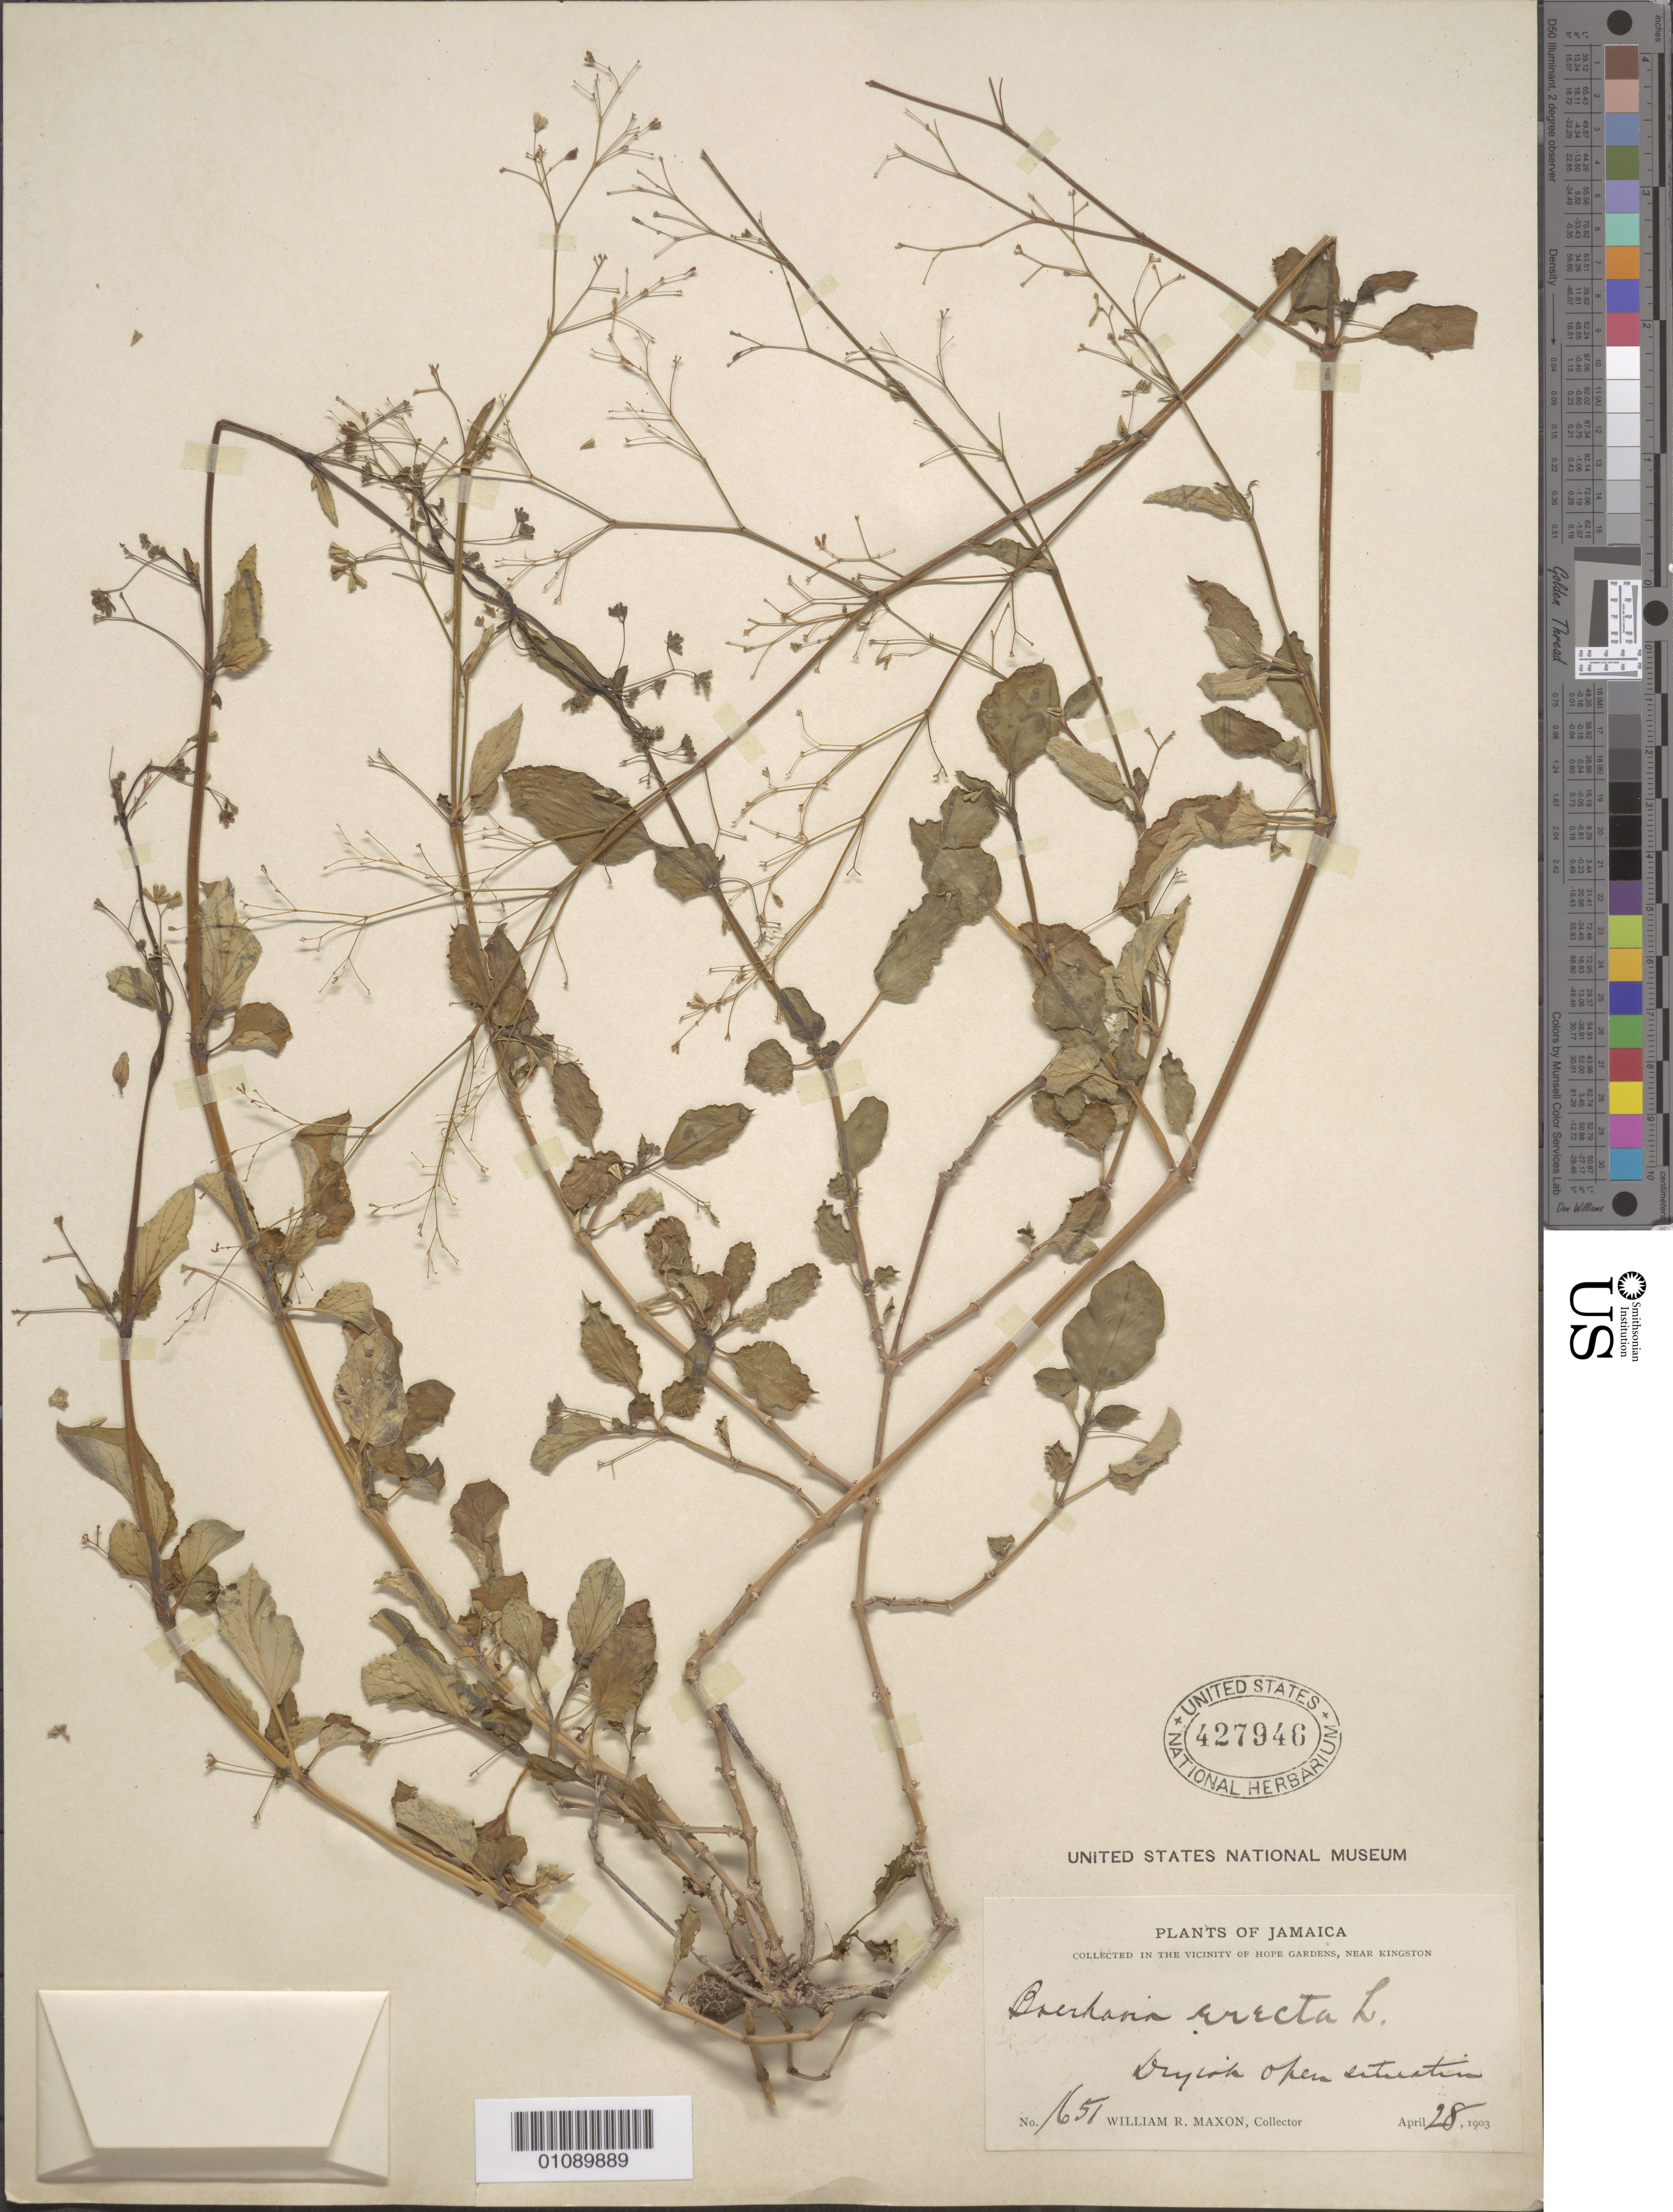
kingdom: Plantae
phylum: Tracheophyta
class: Magnoliopsida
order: Caryophyllales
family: Nyctaginaceae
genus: Boerhavia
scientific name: Boerhavia erecta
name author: L.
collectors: W. R. Maxon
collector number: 1651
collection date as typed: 28 Apr 1903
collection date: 1903-04-28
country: Jamaica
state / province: Kingston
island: Jamaica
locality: Near Kingston, vicinity of Hope Gardens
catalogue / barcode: US 427946